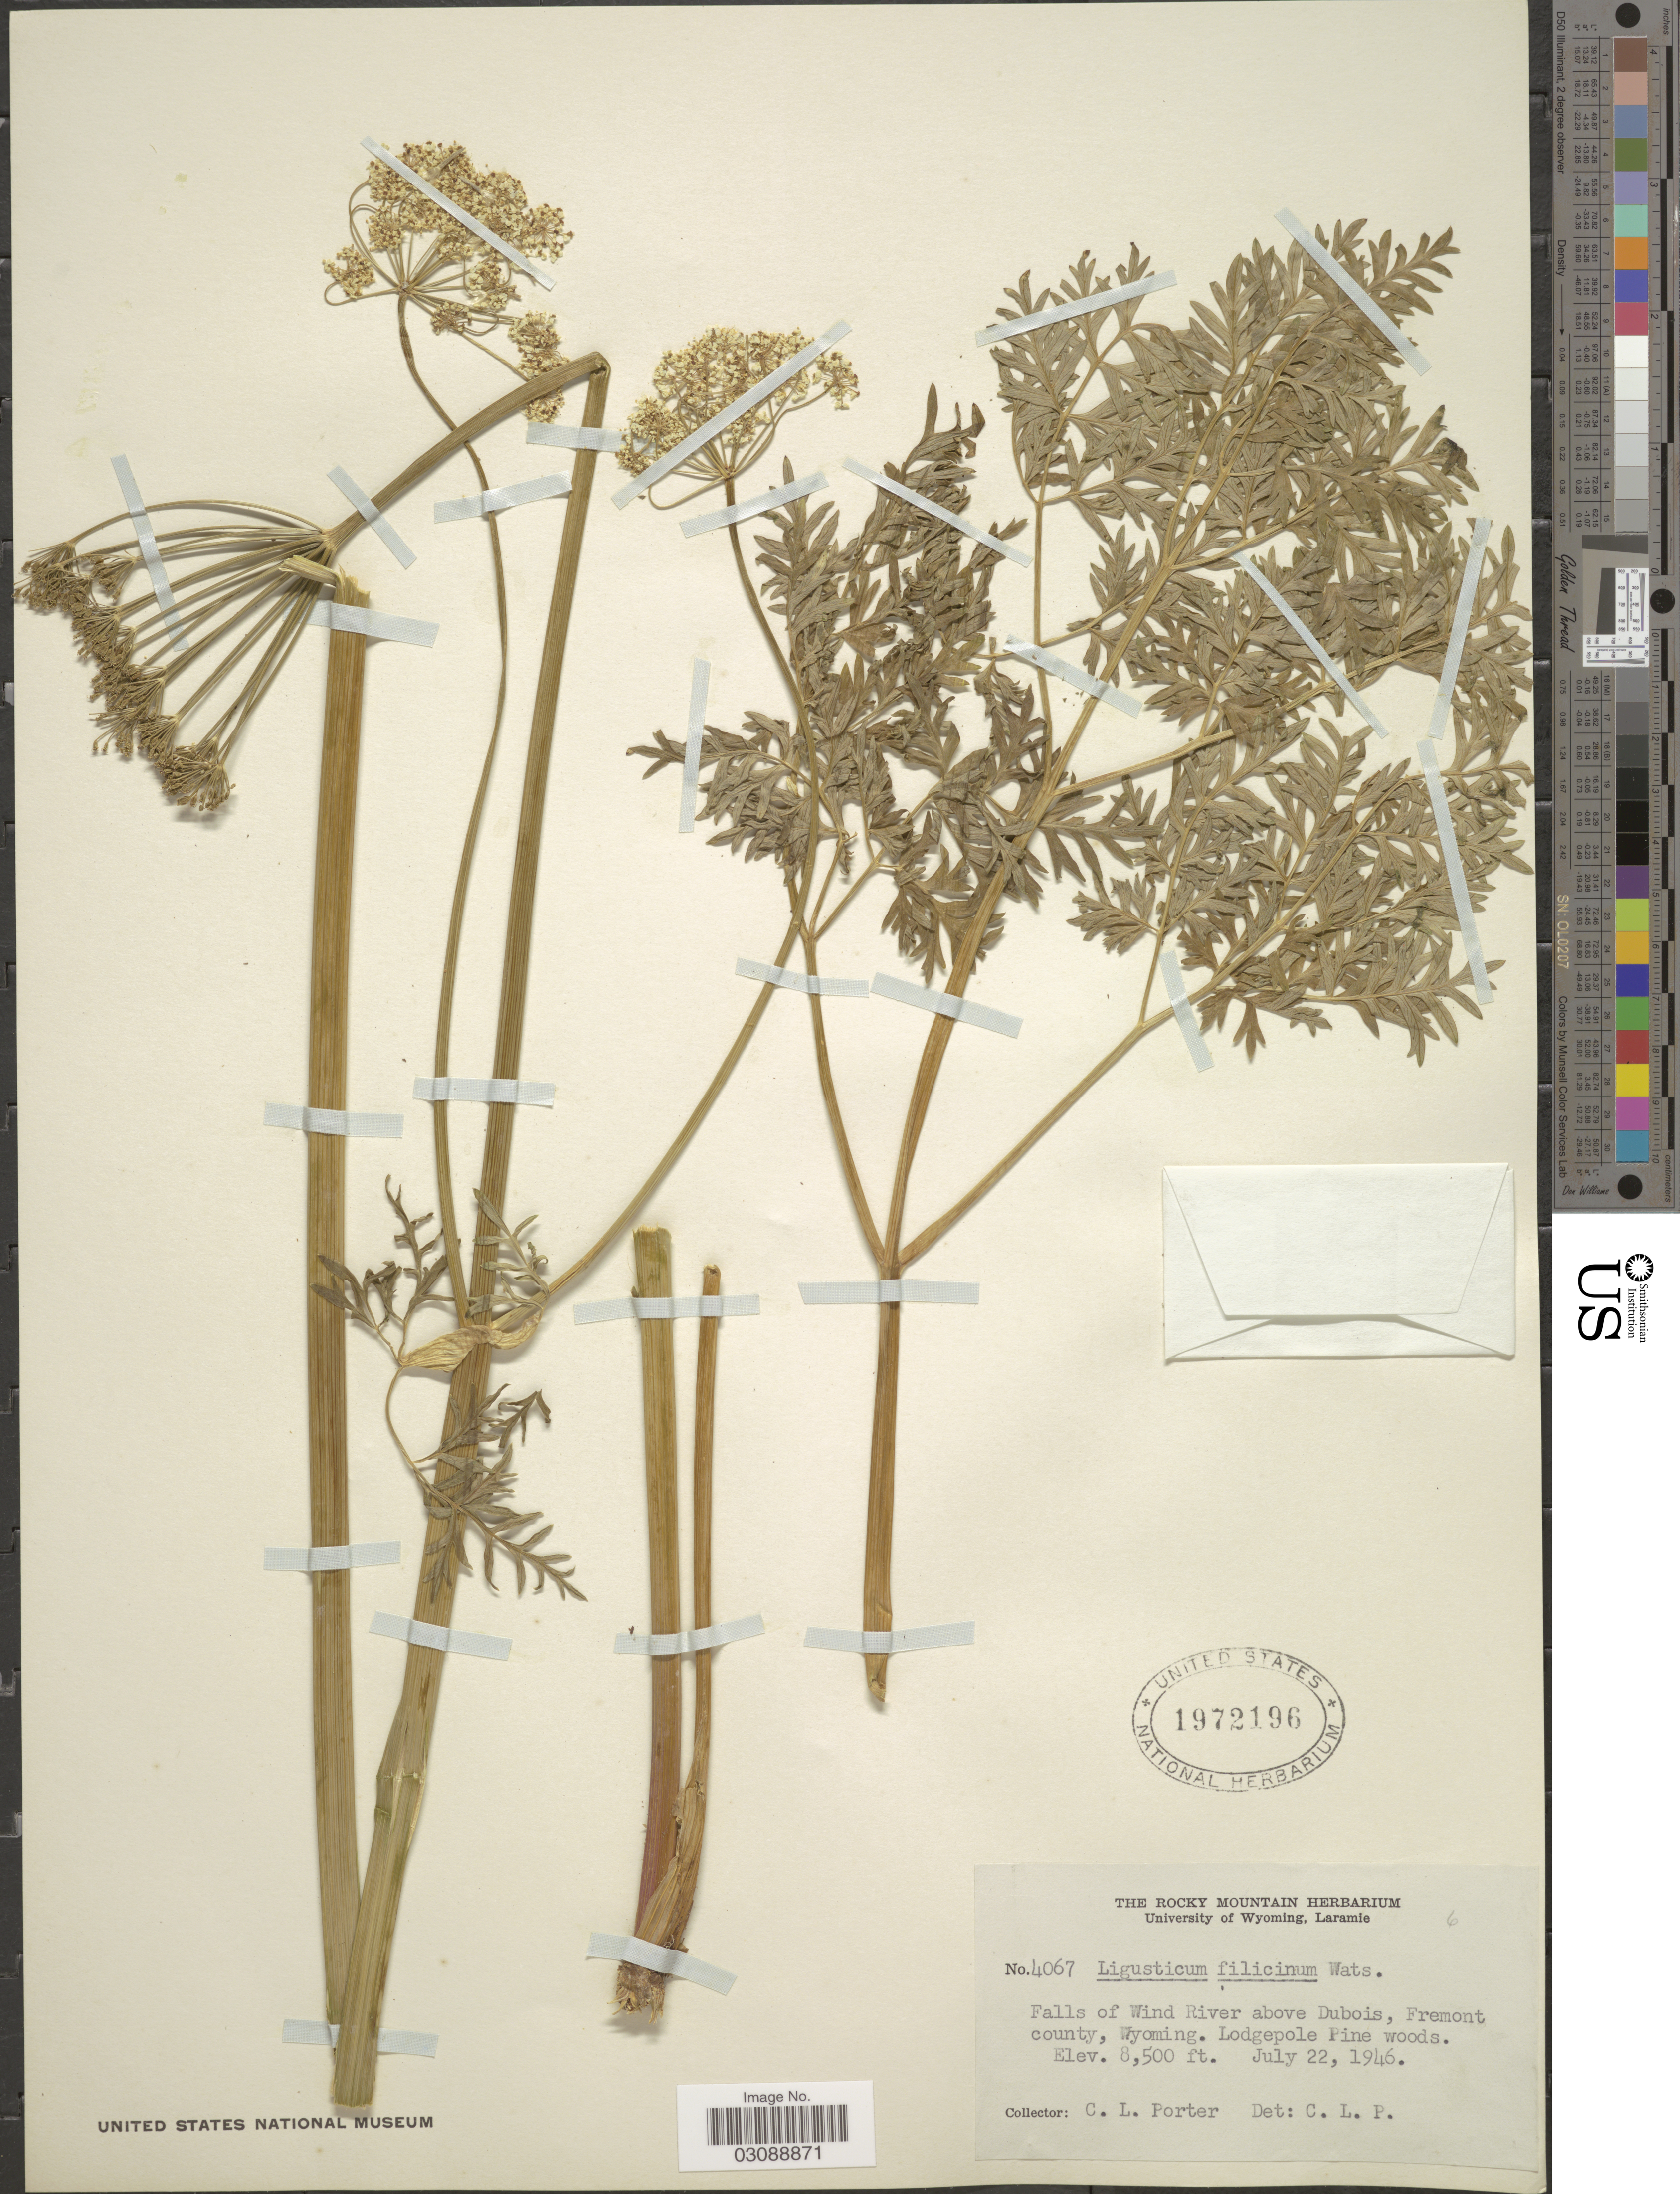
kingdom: Plantae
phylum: Tracheophyta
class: Magnoliopsida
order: Apiales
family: Apiaceae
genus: Ligusticum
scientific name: Ligusticum filicinum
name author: S. Watson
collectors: C. L. Porter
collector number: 4067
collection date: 1946-07-22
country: United States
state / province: Wyoming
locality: Falls of Wind River above Dubois, Fremont county. Lodgepile Pine woods.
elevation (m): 2591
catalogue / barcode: US 1972196